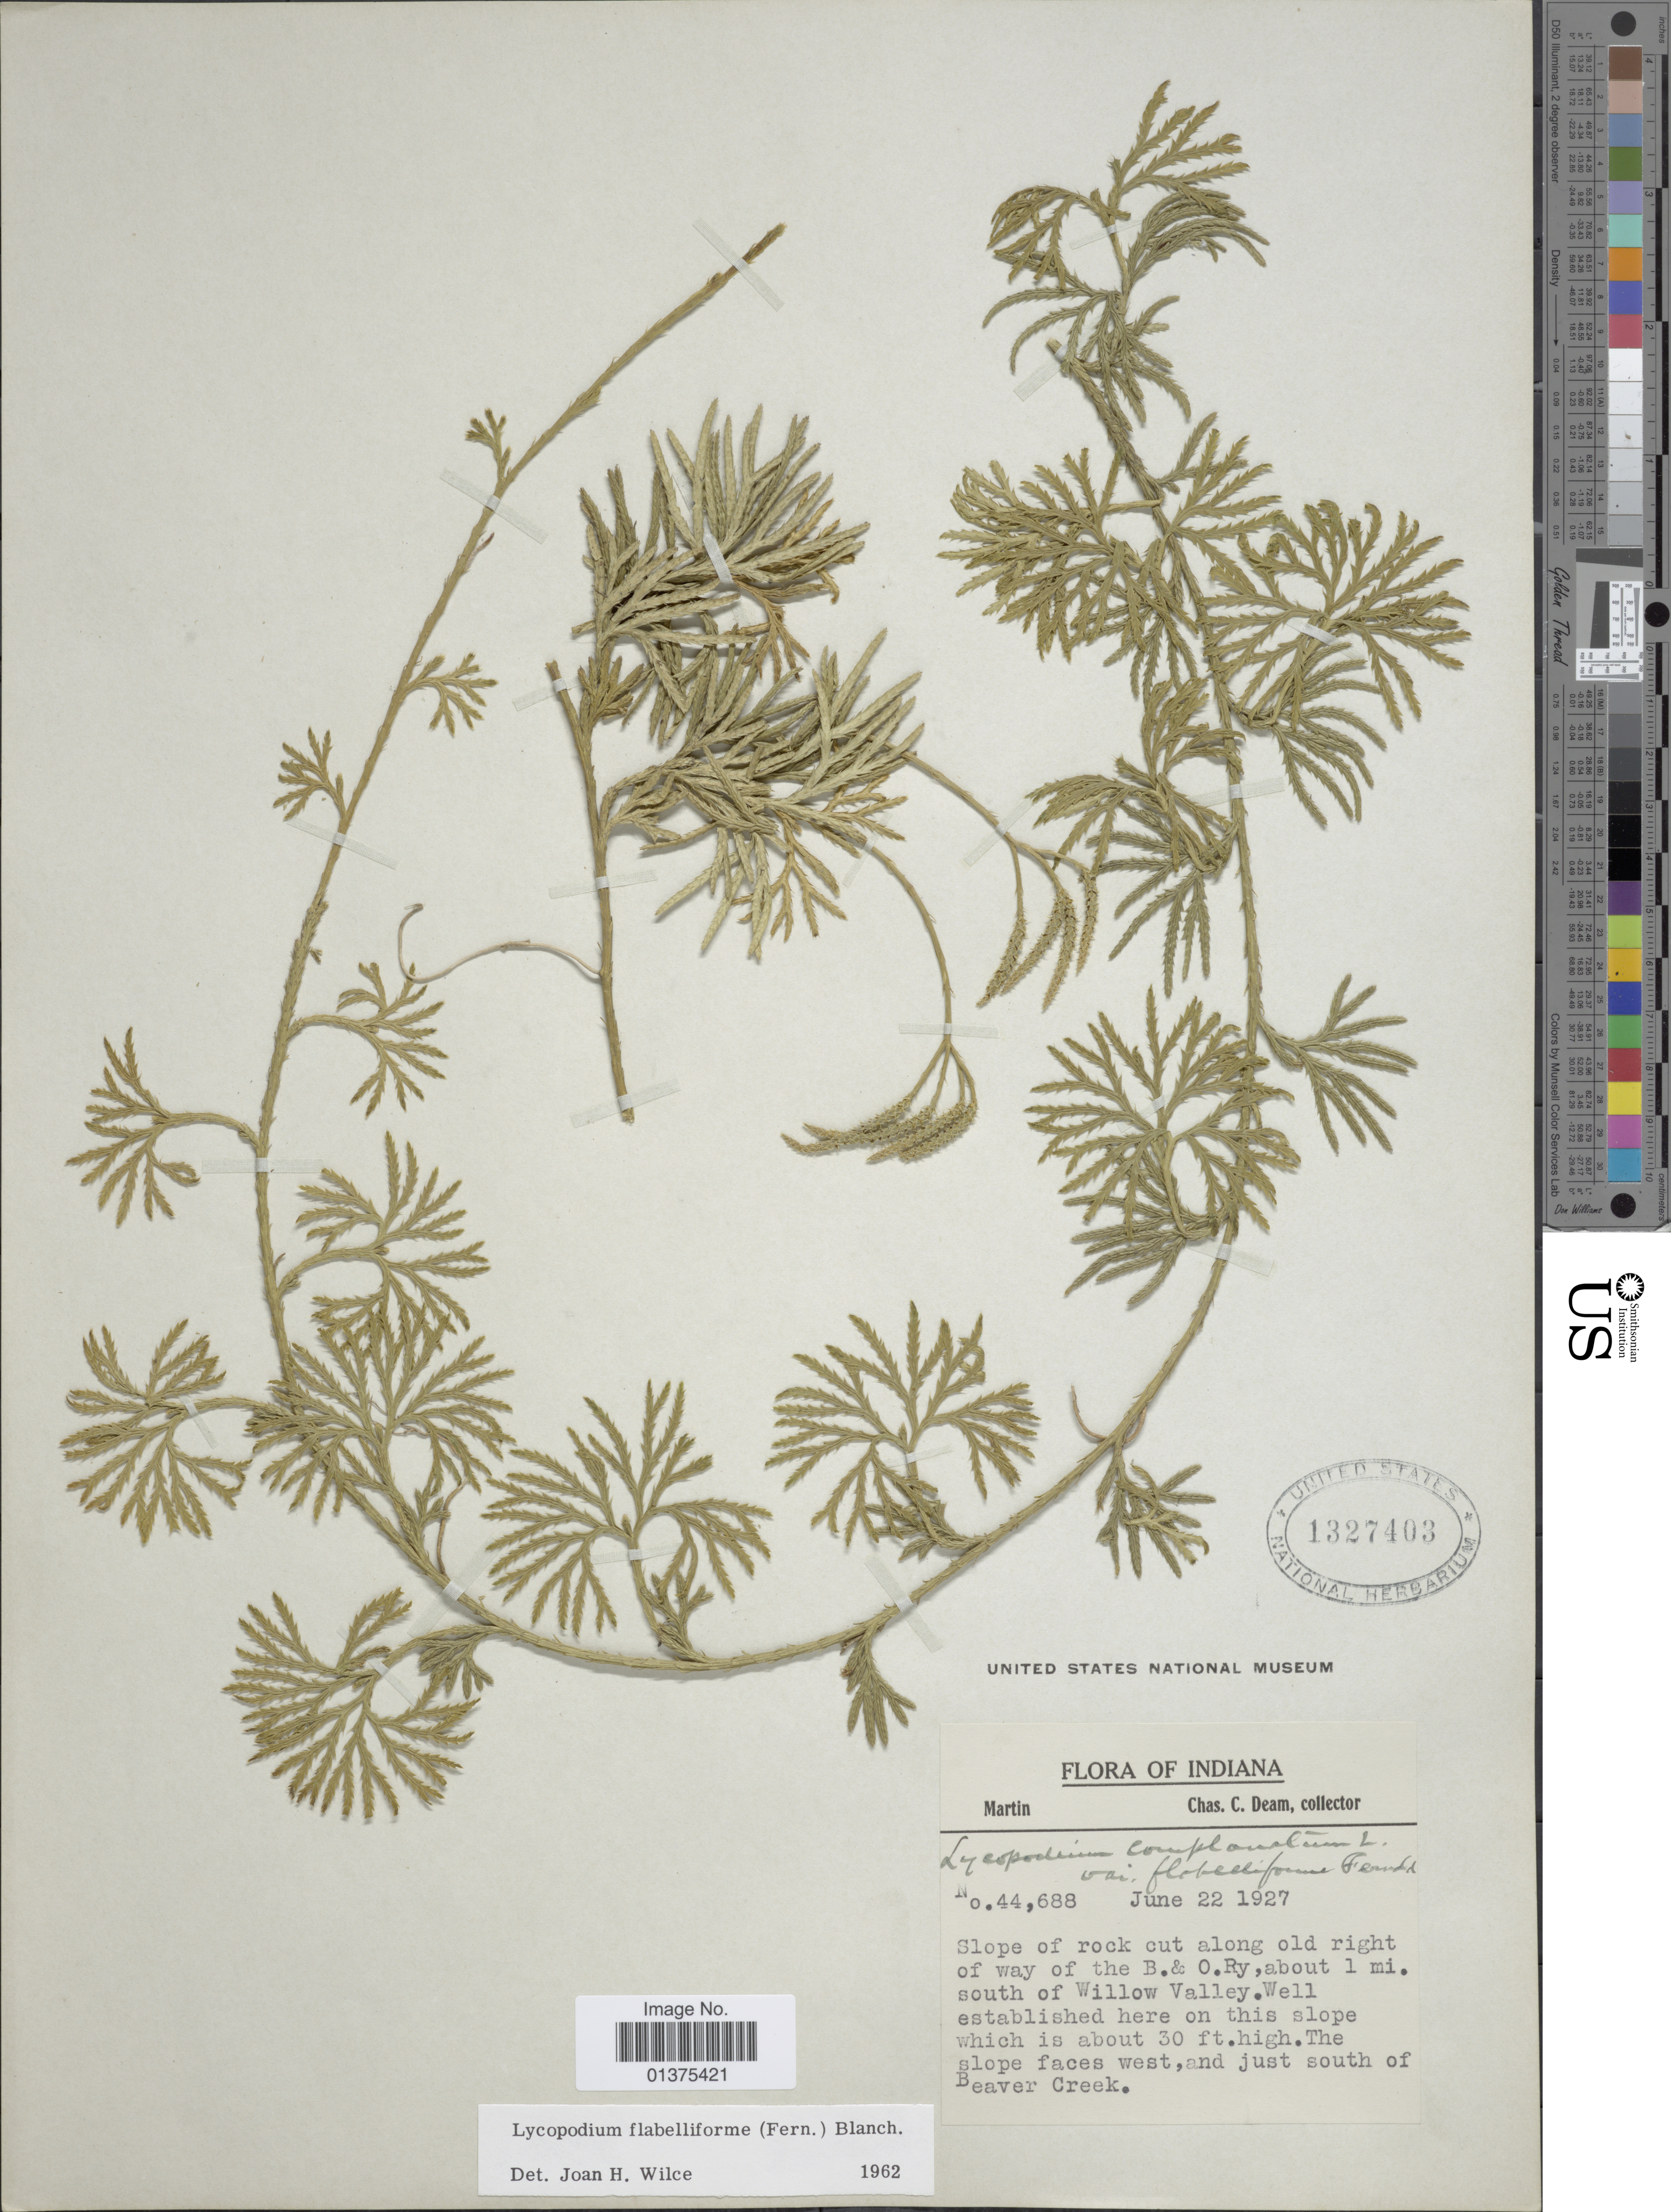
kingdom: Plantae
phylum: Tracheophyta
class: Lycopodiopsida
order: Lycopodiales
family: Lycopodiaceae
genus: Diphasiastrum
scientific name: Diphasiastrum digitatum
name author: (Dill. ex A. Braun) Holub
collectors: C. C. Deam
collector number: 44688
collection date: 1927-06-22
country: United States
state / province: Indiana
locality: Slope of rock cut along old right of way of the B. & O. RR, about 1 mi south of Willow Valley, just south of Beaver Creek.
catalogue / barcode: US 1327403